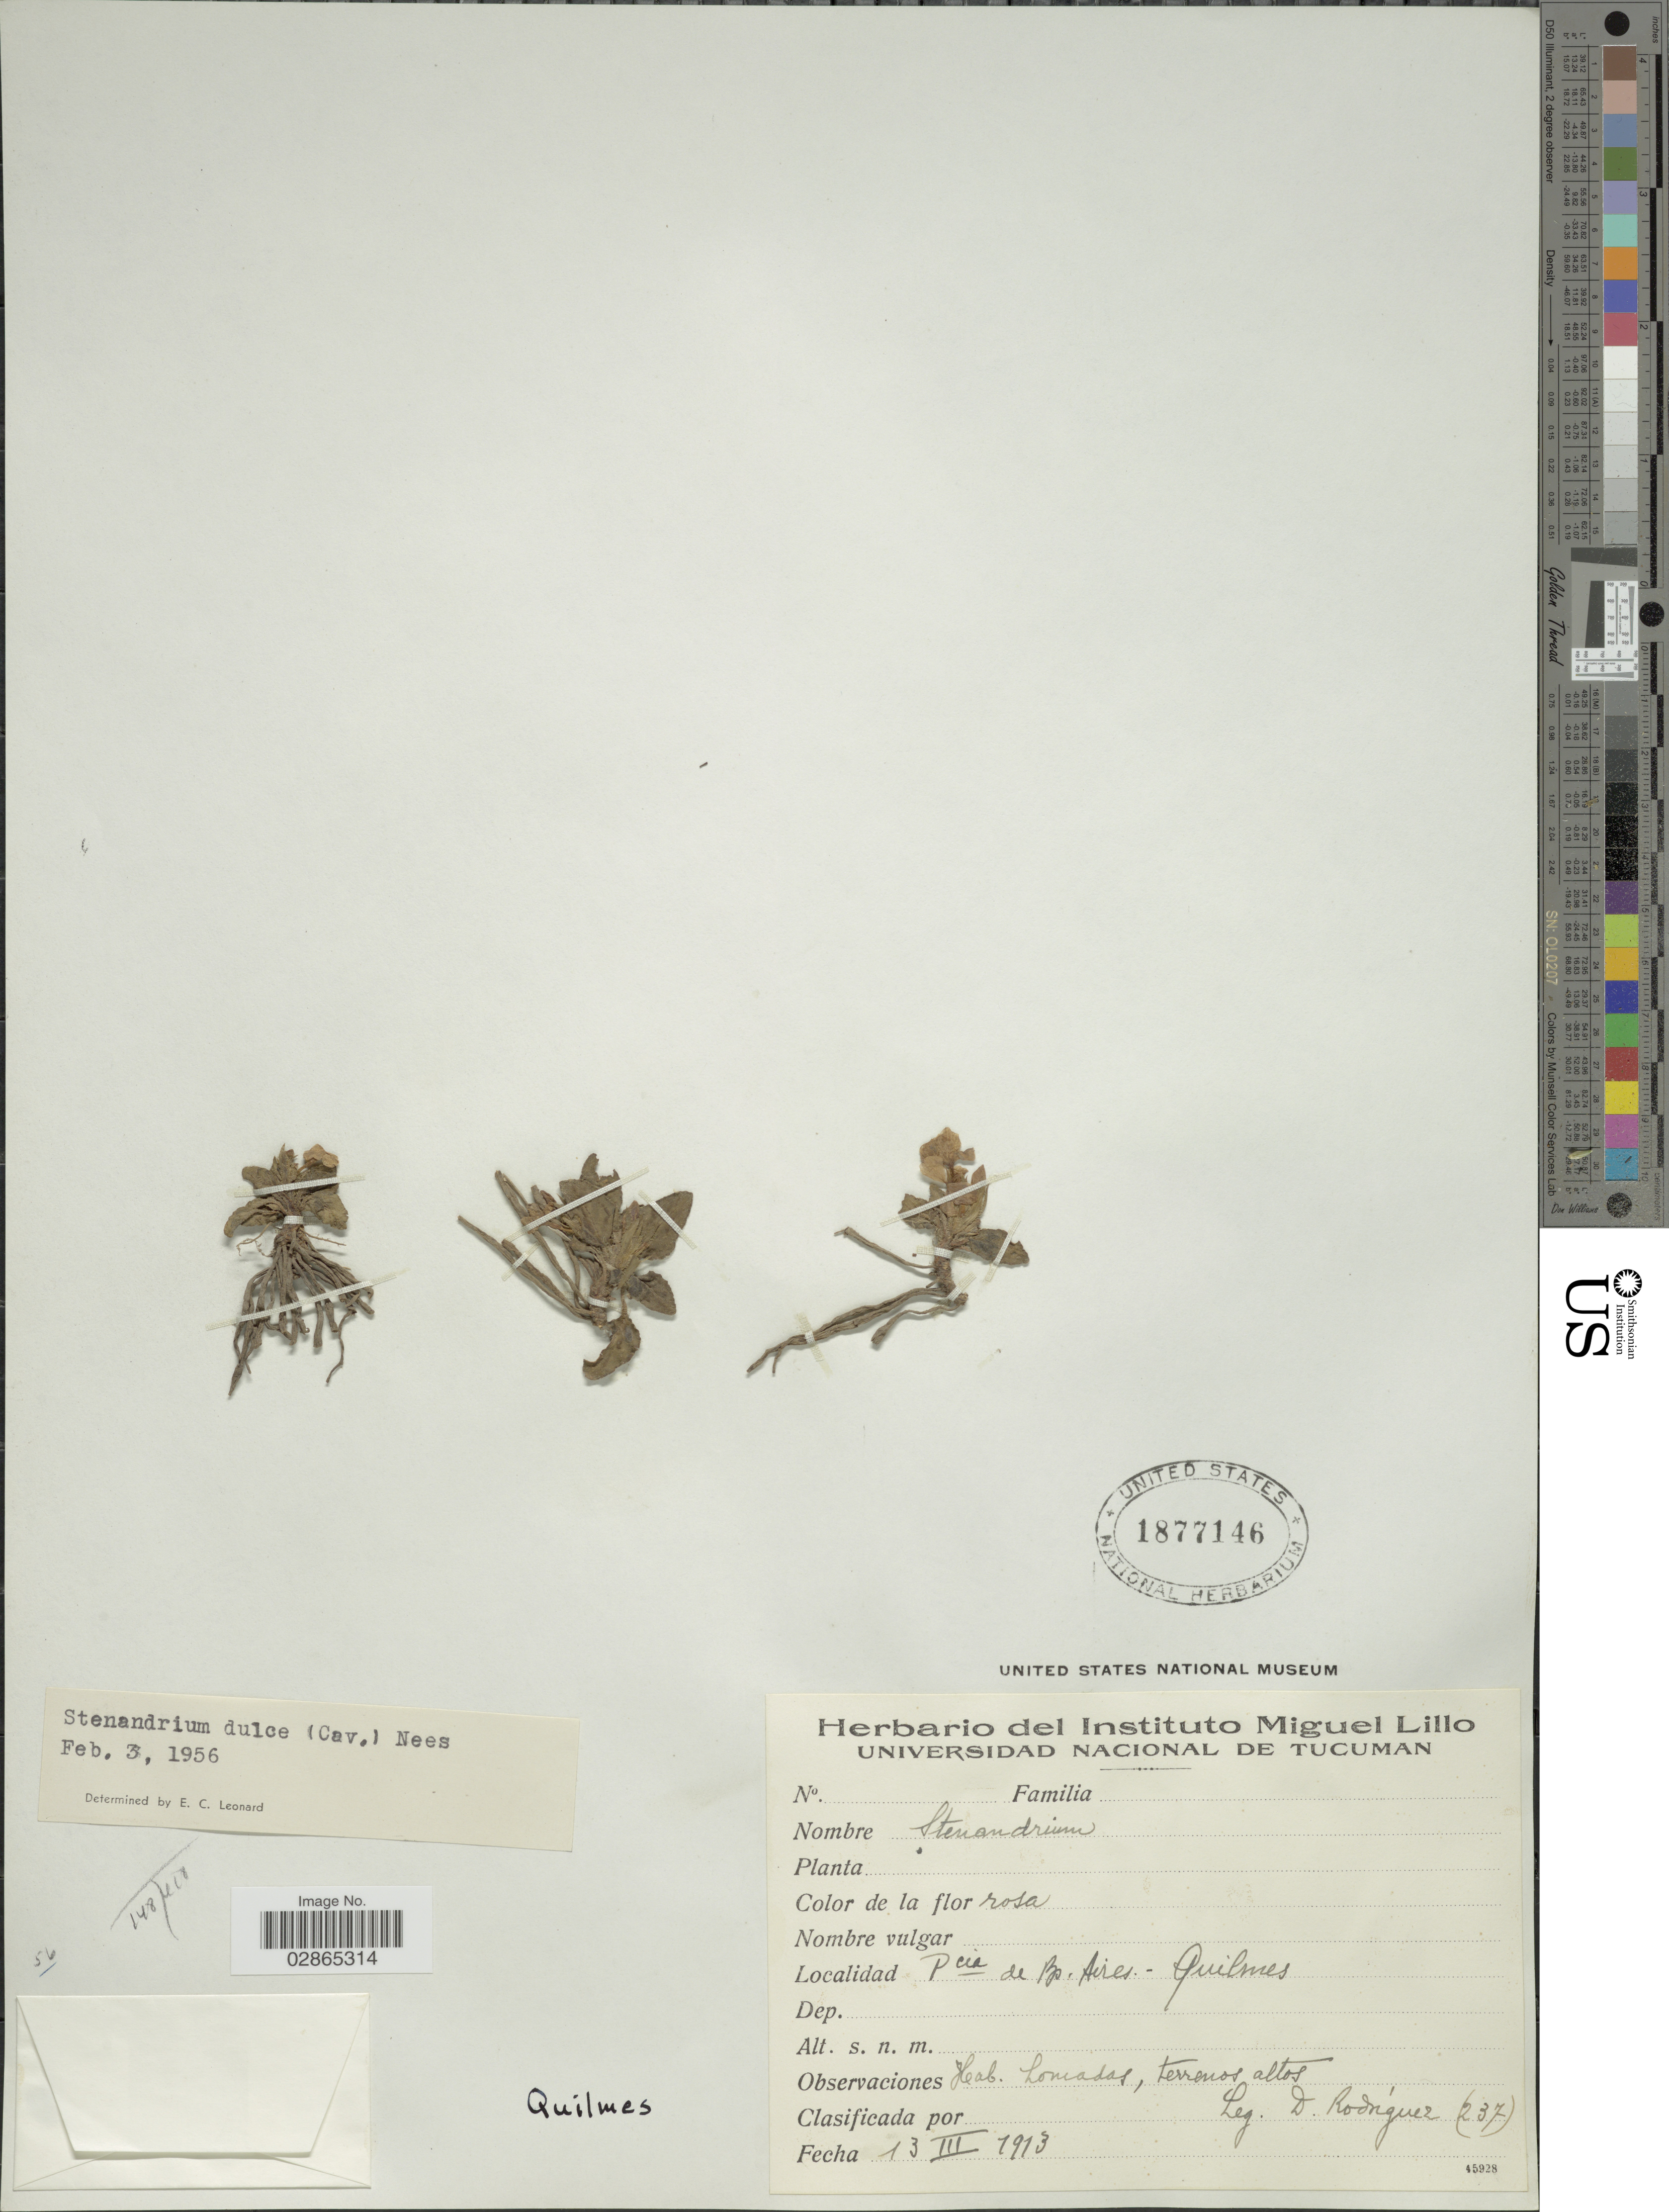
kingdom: Plantae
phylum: Tracheophyta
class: Magnoliopsida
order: Lamiales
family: Acanthaceae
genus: Stenandrium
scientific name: Stenandrium dulce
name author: (Cav.) Nees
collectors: D. Rodriguez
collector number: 237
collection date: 1913-03-13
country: Argentina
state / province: Buenos Aires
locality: Pcia de B. Aires - Quilmes.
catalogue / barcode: US 1877146